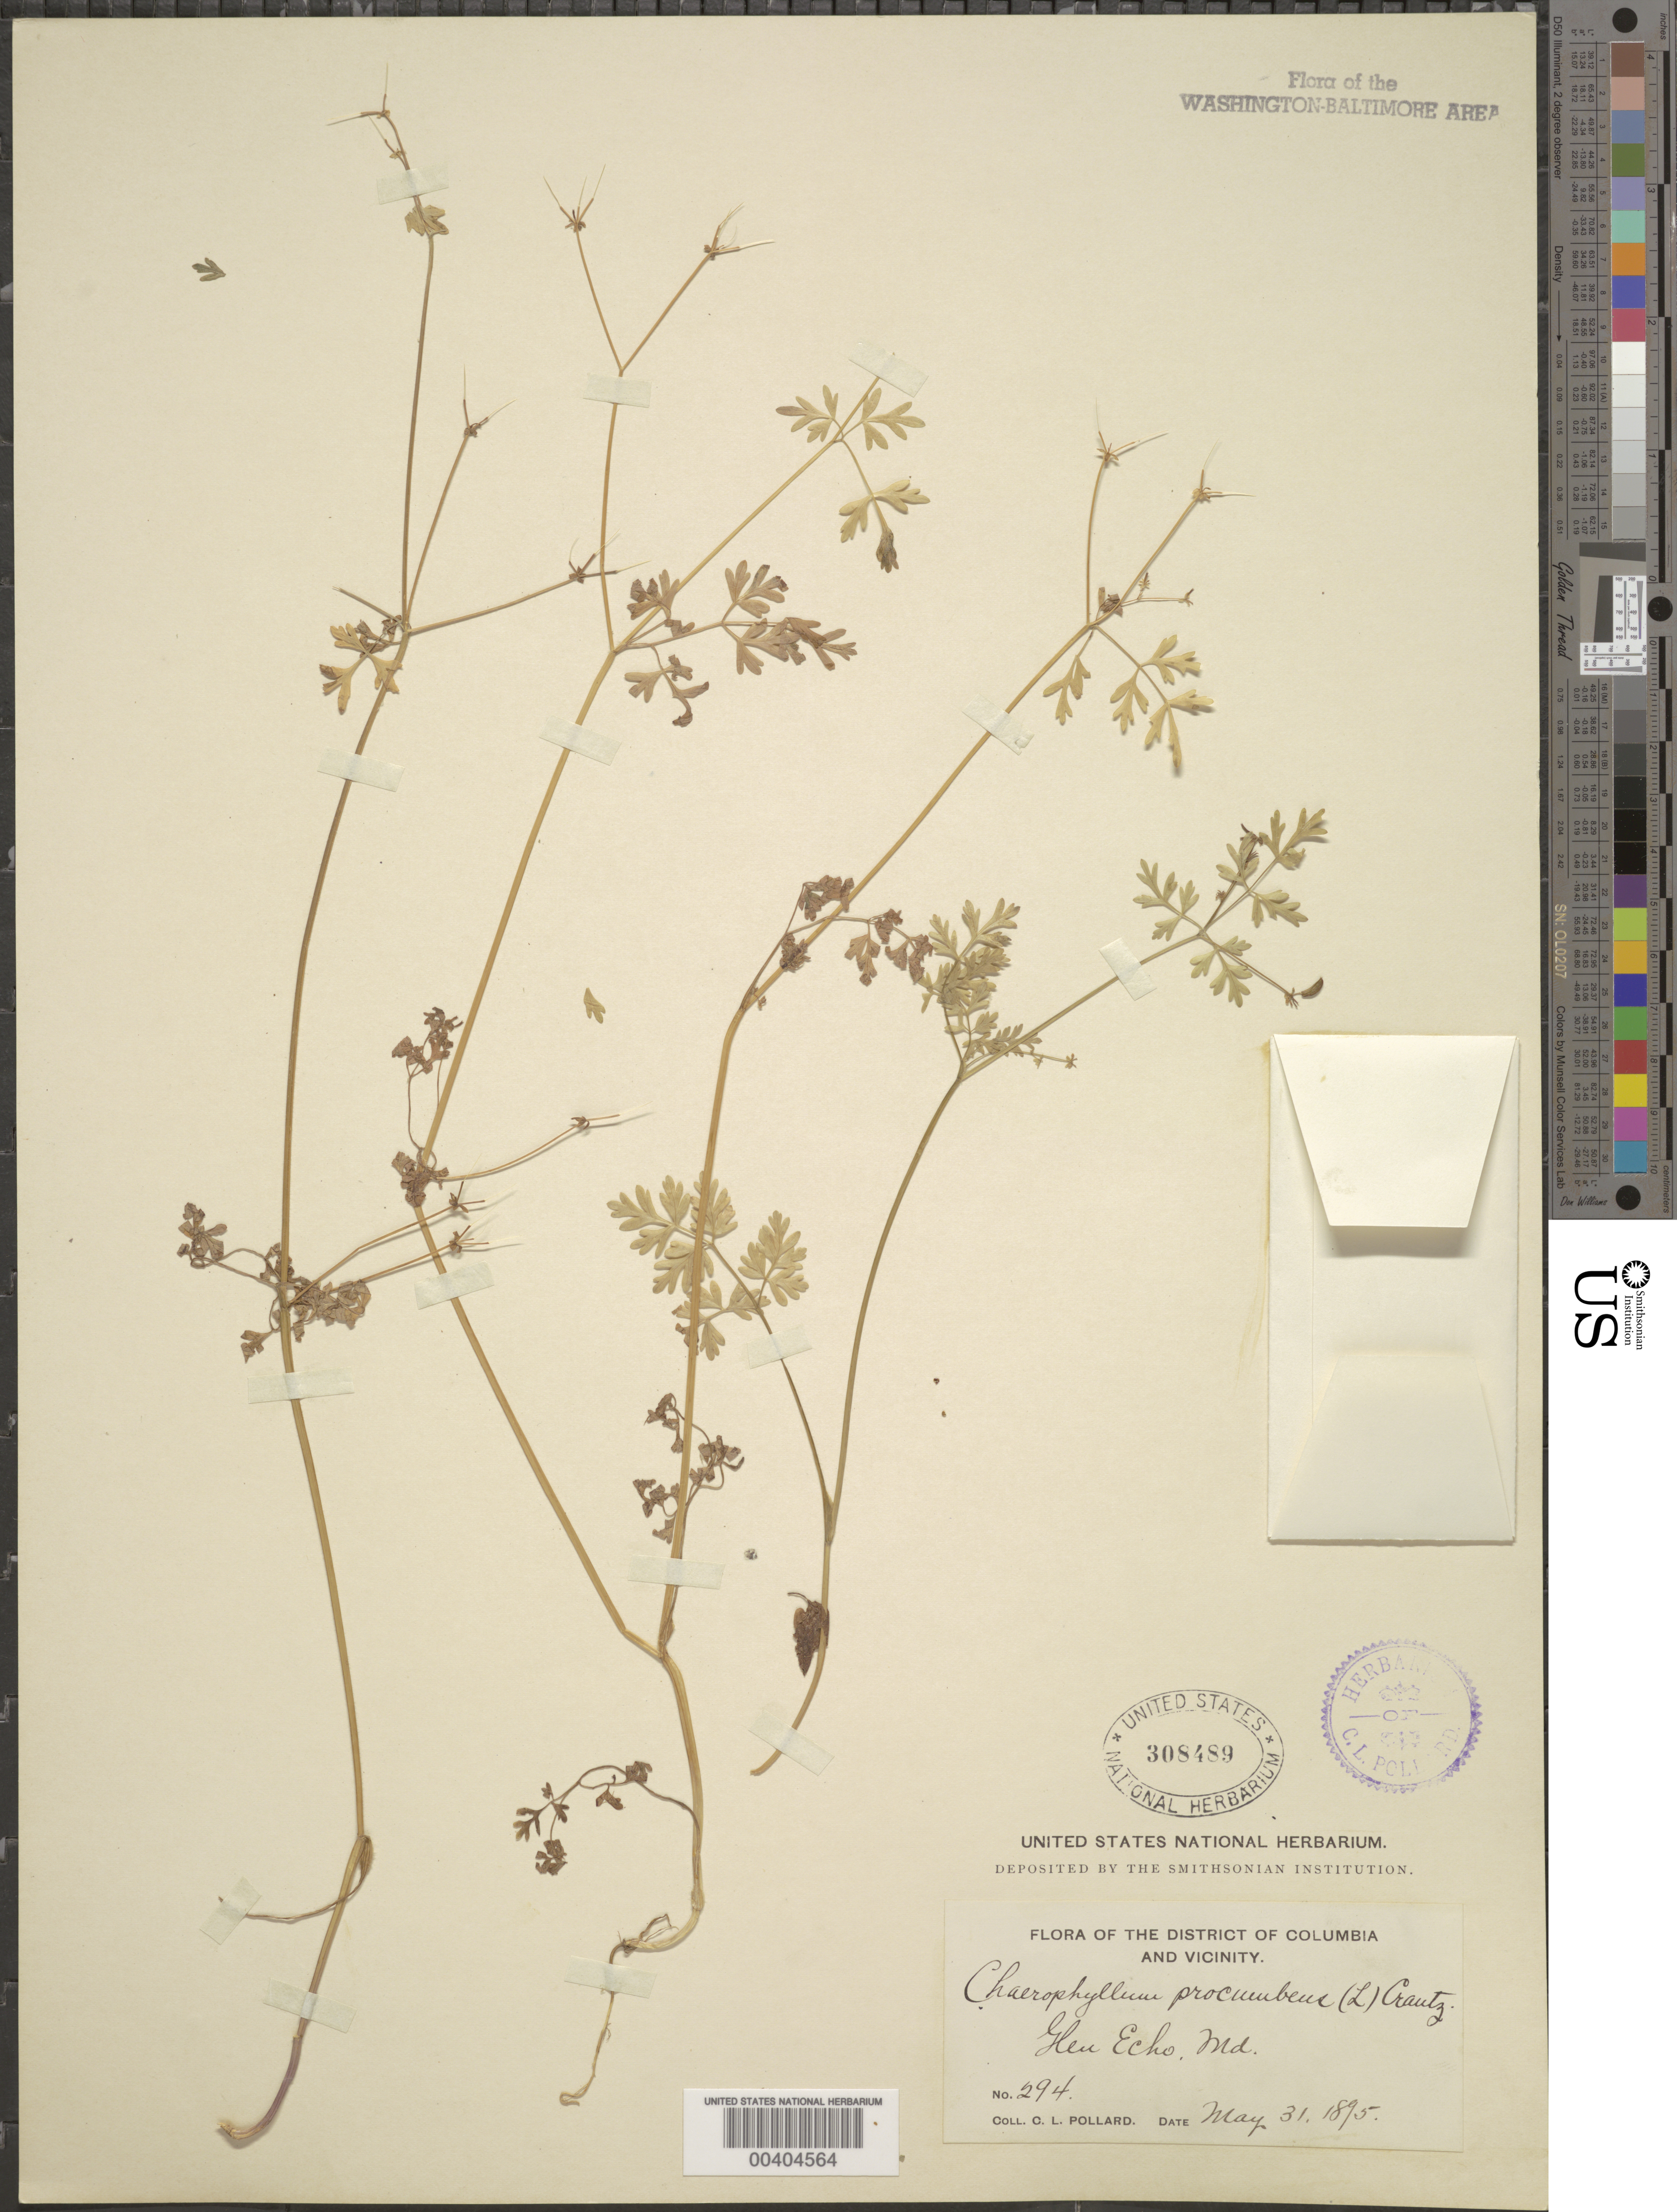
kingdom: Plantae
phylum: Tracheophyta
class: Magnoliopsida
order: Apiales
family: Apiaceae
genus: Chaerophyllum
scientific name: Chaerophyllum procumbens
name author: (L.) Crantz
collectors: C. L. Pollard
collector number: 294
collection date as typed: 31 May 1895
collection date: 1895-05-31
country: United States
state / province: Maryland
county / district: Montgomery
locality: Glen Echo C. & O. Canal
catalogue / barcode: US 308489